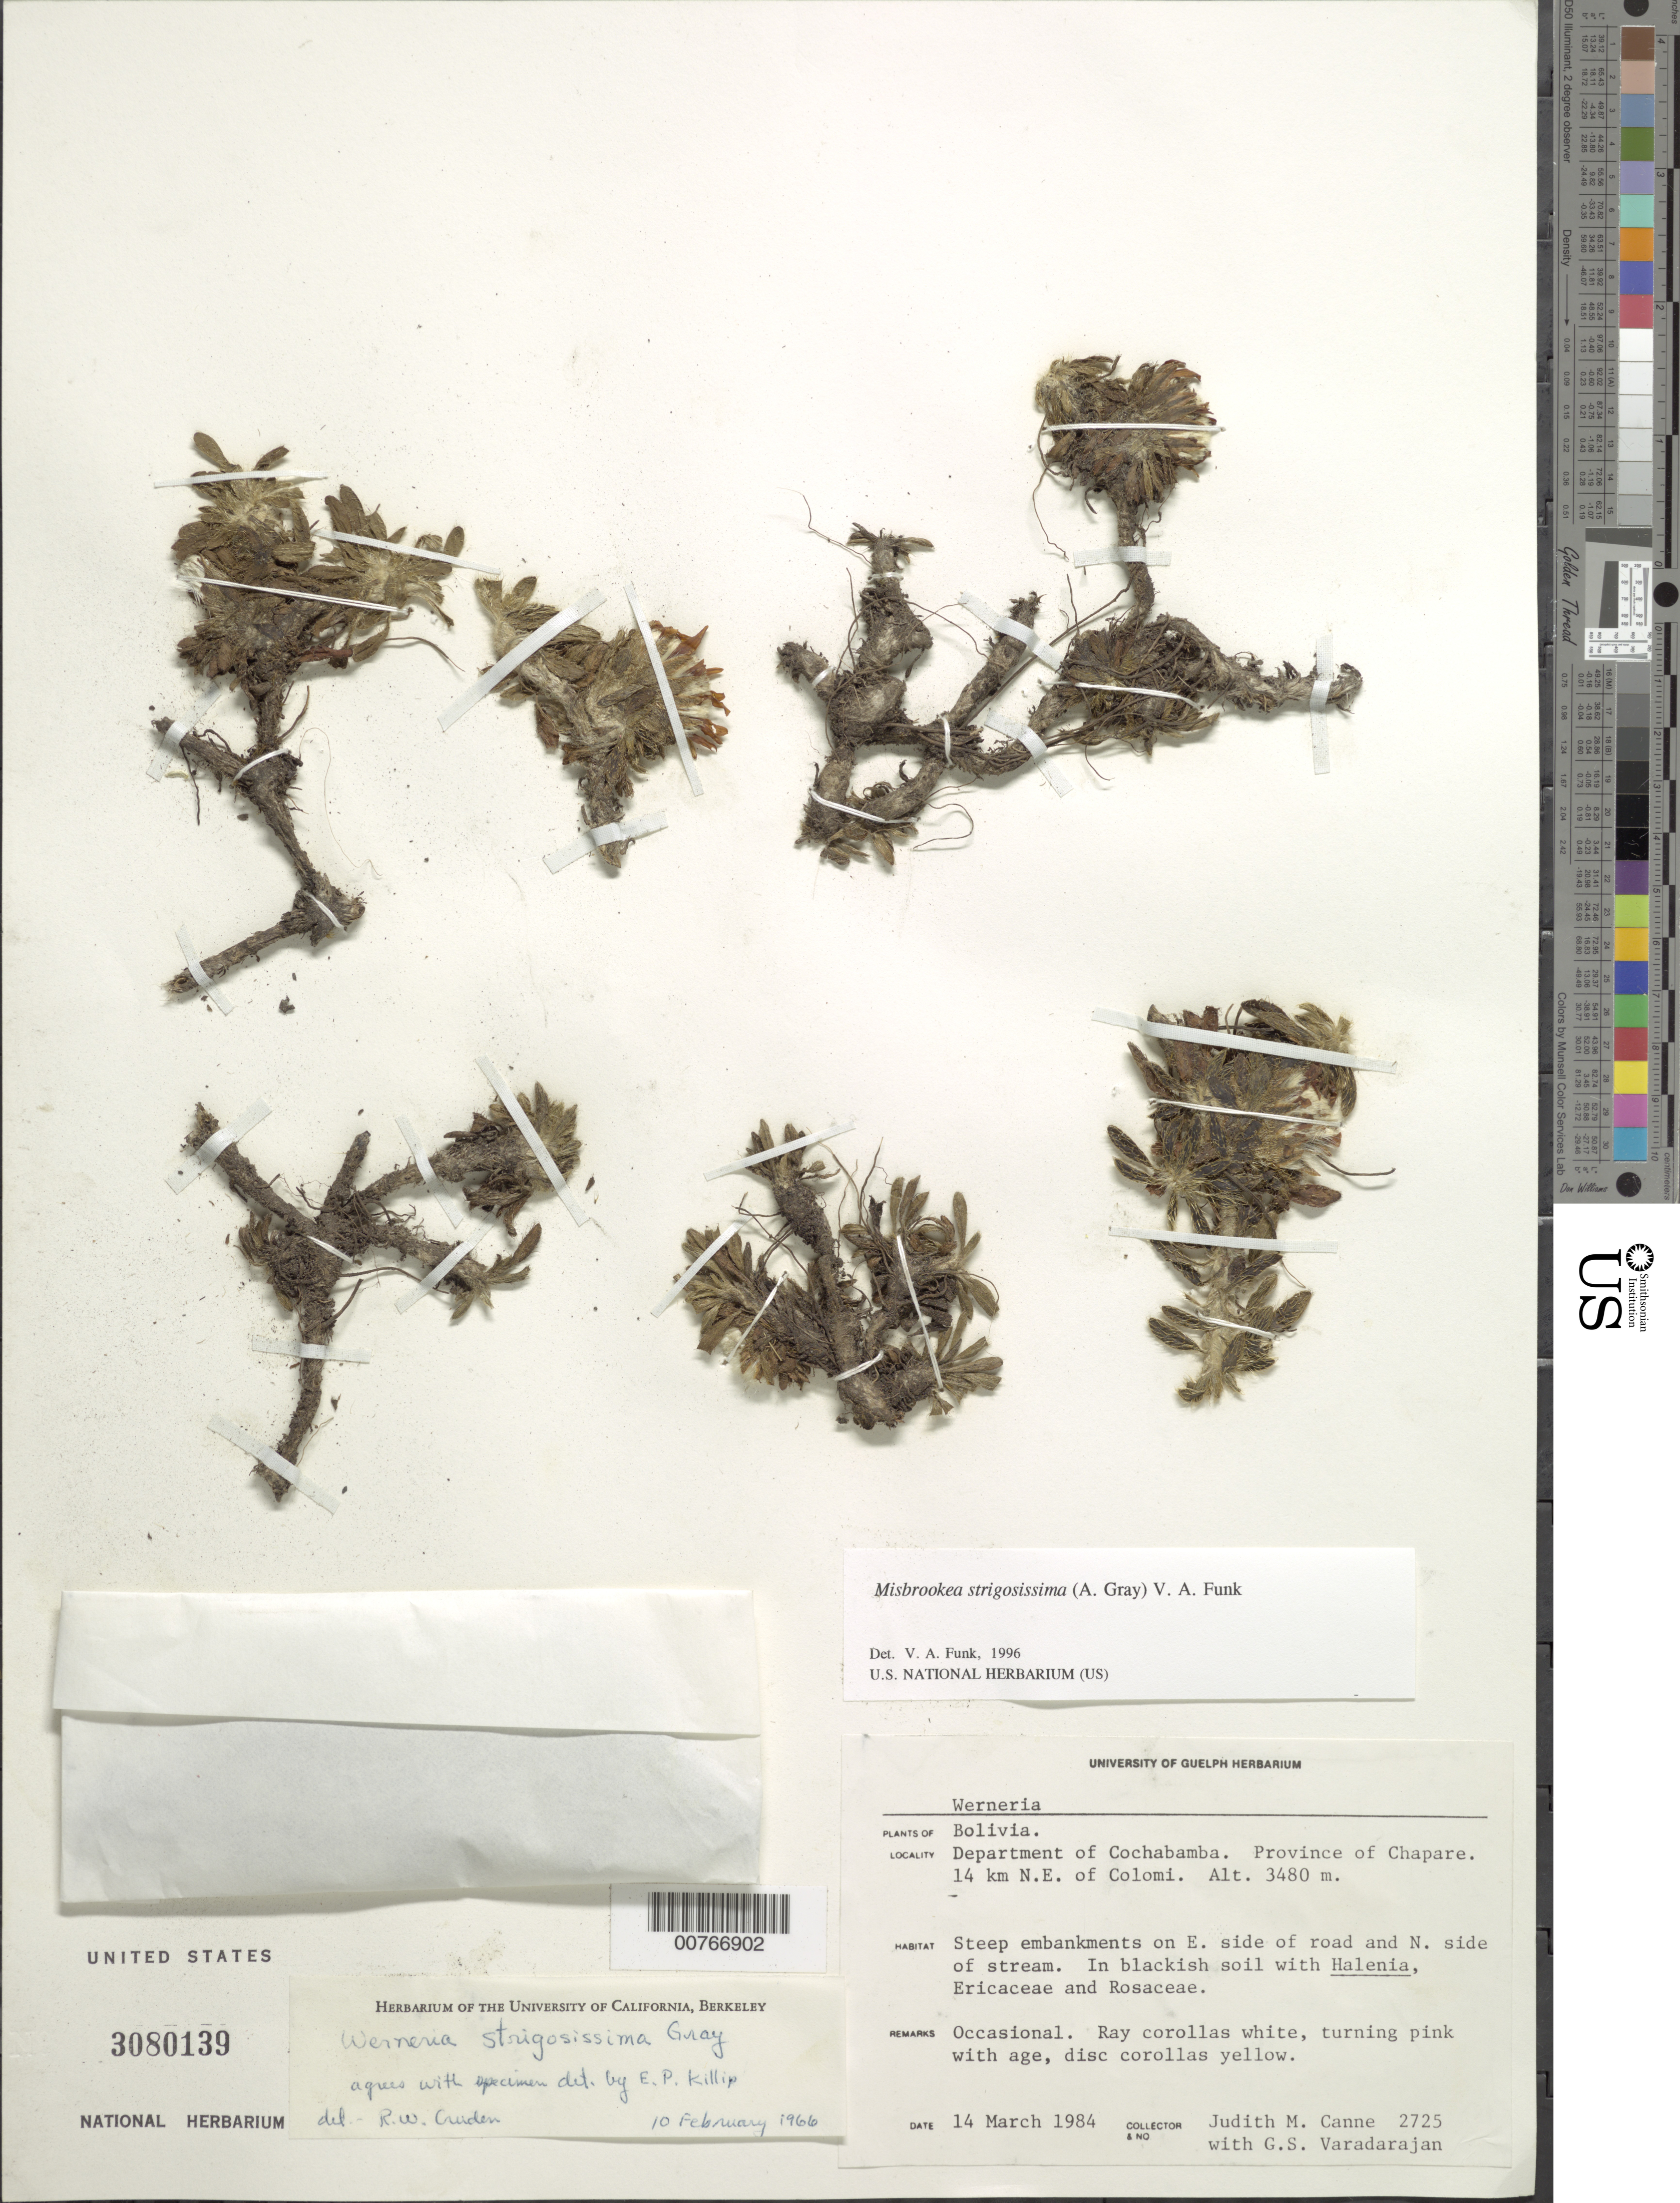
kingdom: Plantae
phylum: Tracheophyta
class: Magnoliopsida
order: Asterales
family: Asteraceae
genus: Misbrookea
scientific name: Misbrookea strigosissima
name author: (A. Gray) V.A. Funk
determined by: Funk, Vicki A., (BOT), Smithsonian Institution - National Museum of Natural History (UNITED STATES)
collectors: J. M. Canne-Hilliker & G. S. Varadarajan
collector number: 2725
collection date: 1984-03-14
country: Bolivia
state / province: Cochabamba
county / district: Chapare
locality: Colomi, 14 km NE of; steep embankments, E side of road, N side of stream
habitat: Blackish soil with Halenia, Ericaceae, Rosaceae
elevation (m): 3480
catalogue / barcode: US 3080139